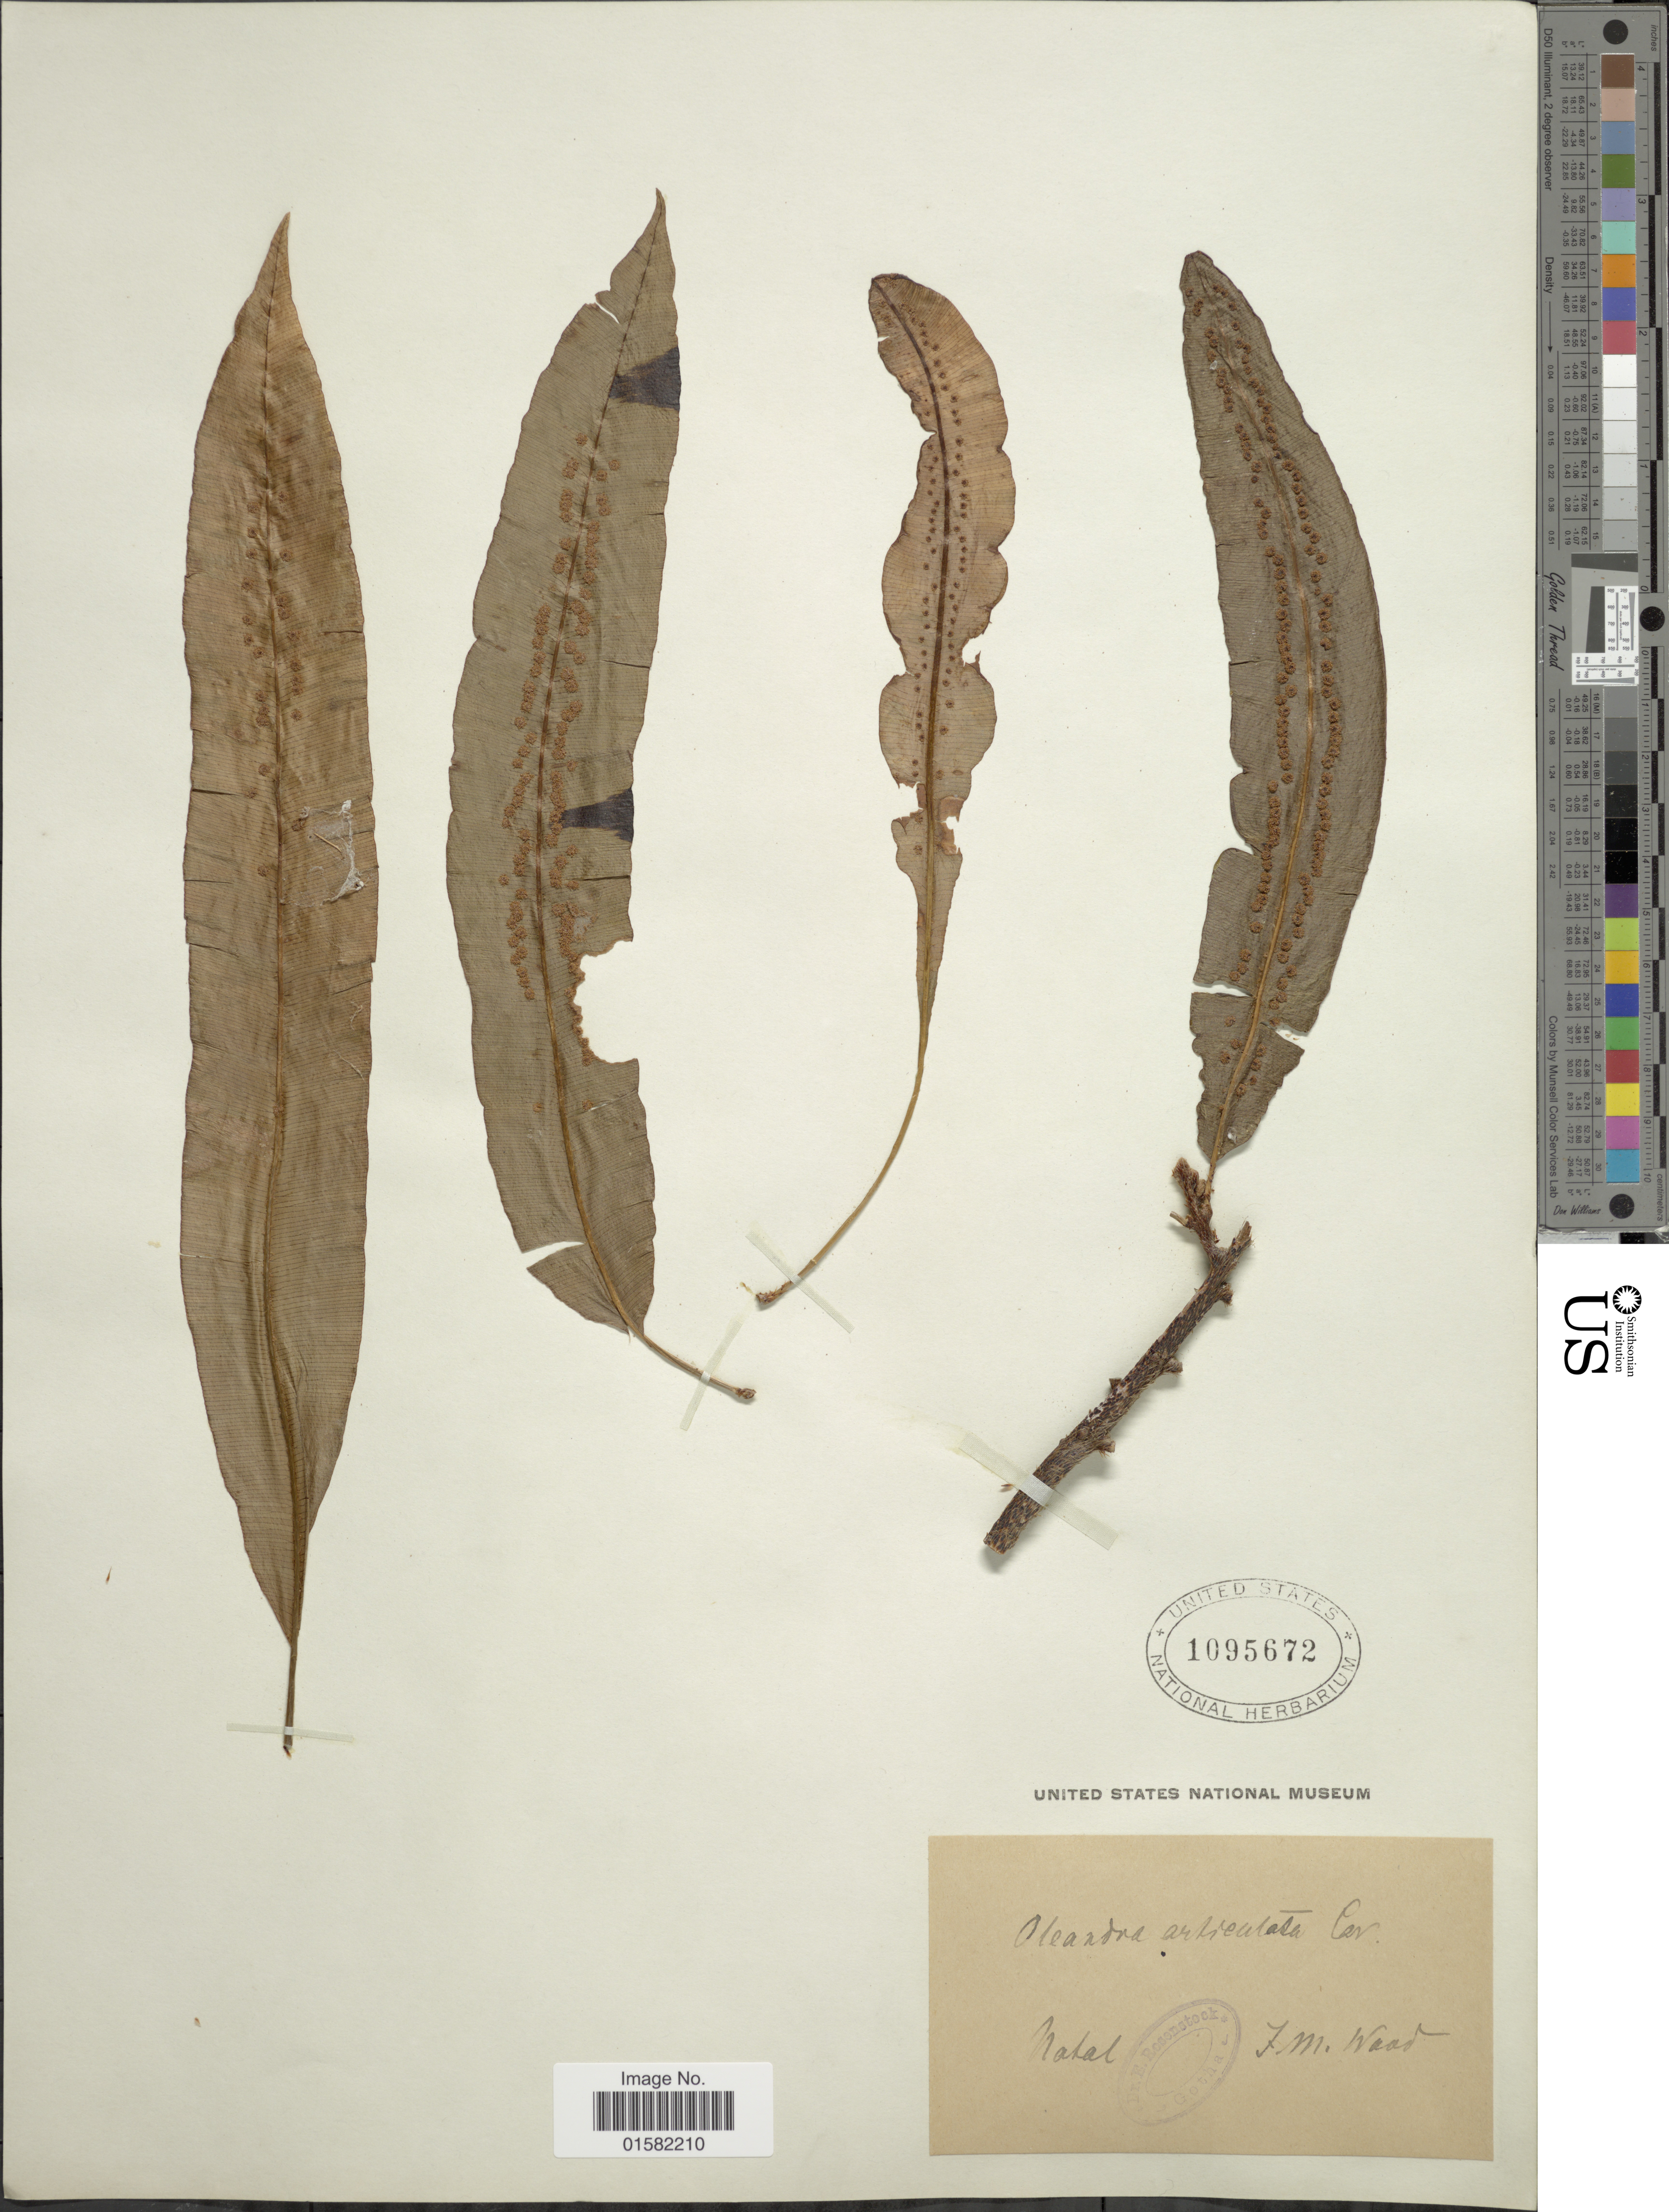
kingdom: Plantae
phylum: Tracheophyta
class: Polypodiopsida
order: Polypodiales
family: Oleandraceae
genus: Oleandra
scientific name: Oleandra articulata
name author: (Sw.) C. Presl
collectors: F. Wood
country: South Africa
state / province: KwaZulu-Natal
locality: Natal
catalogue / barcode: US 1095672